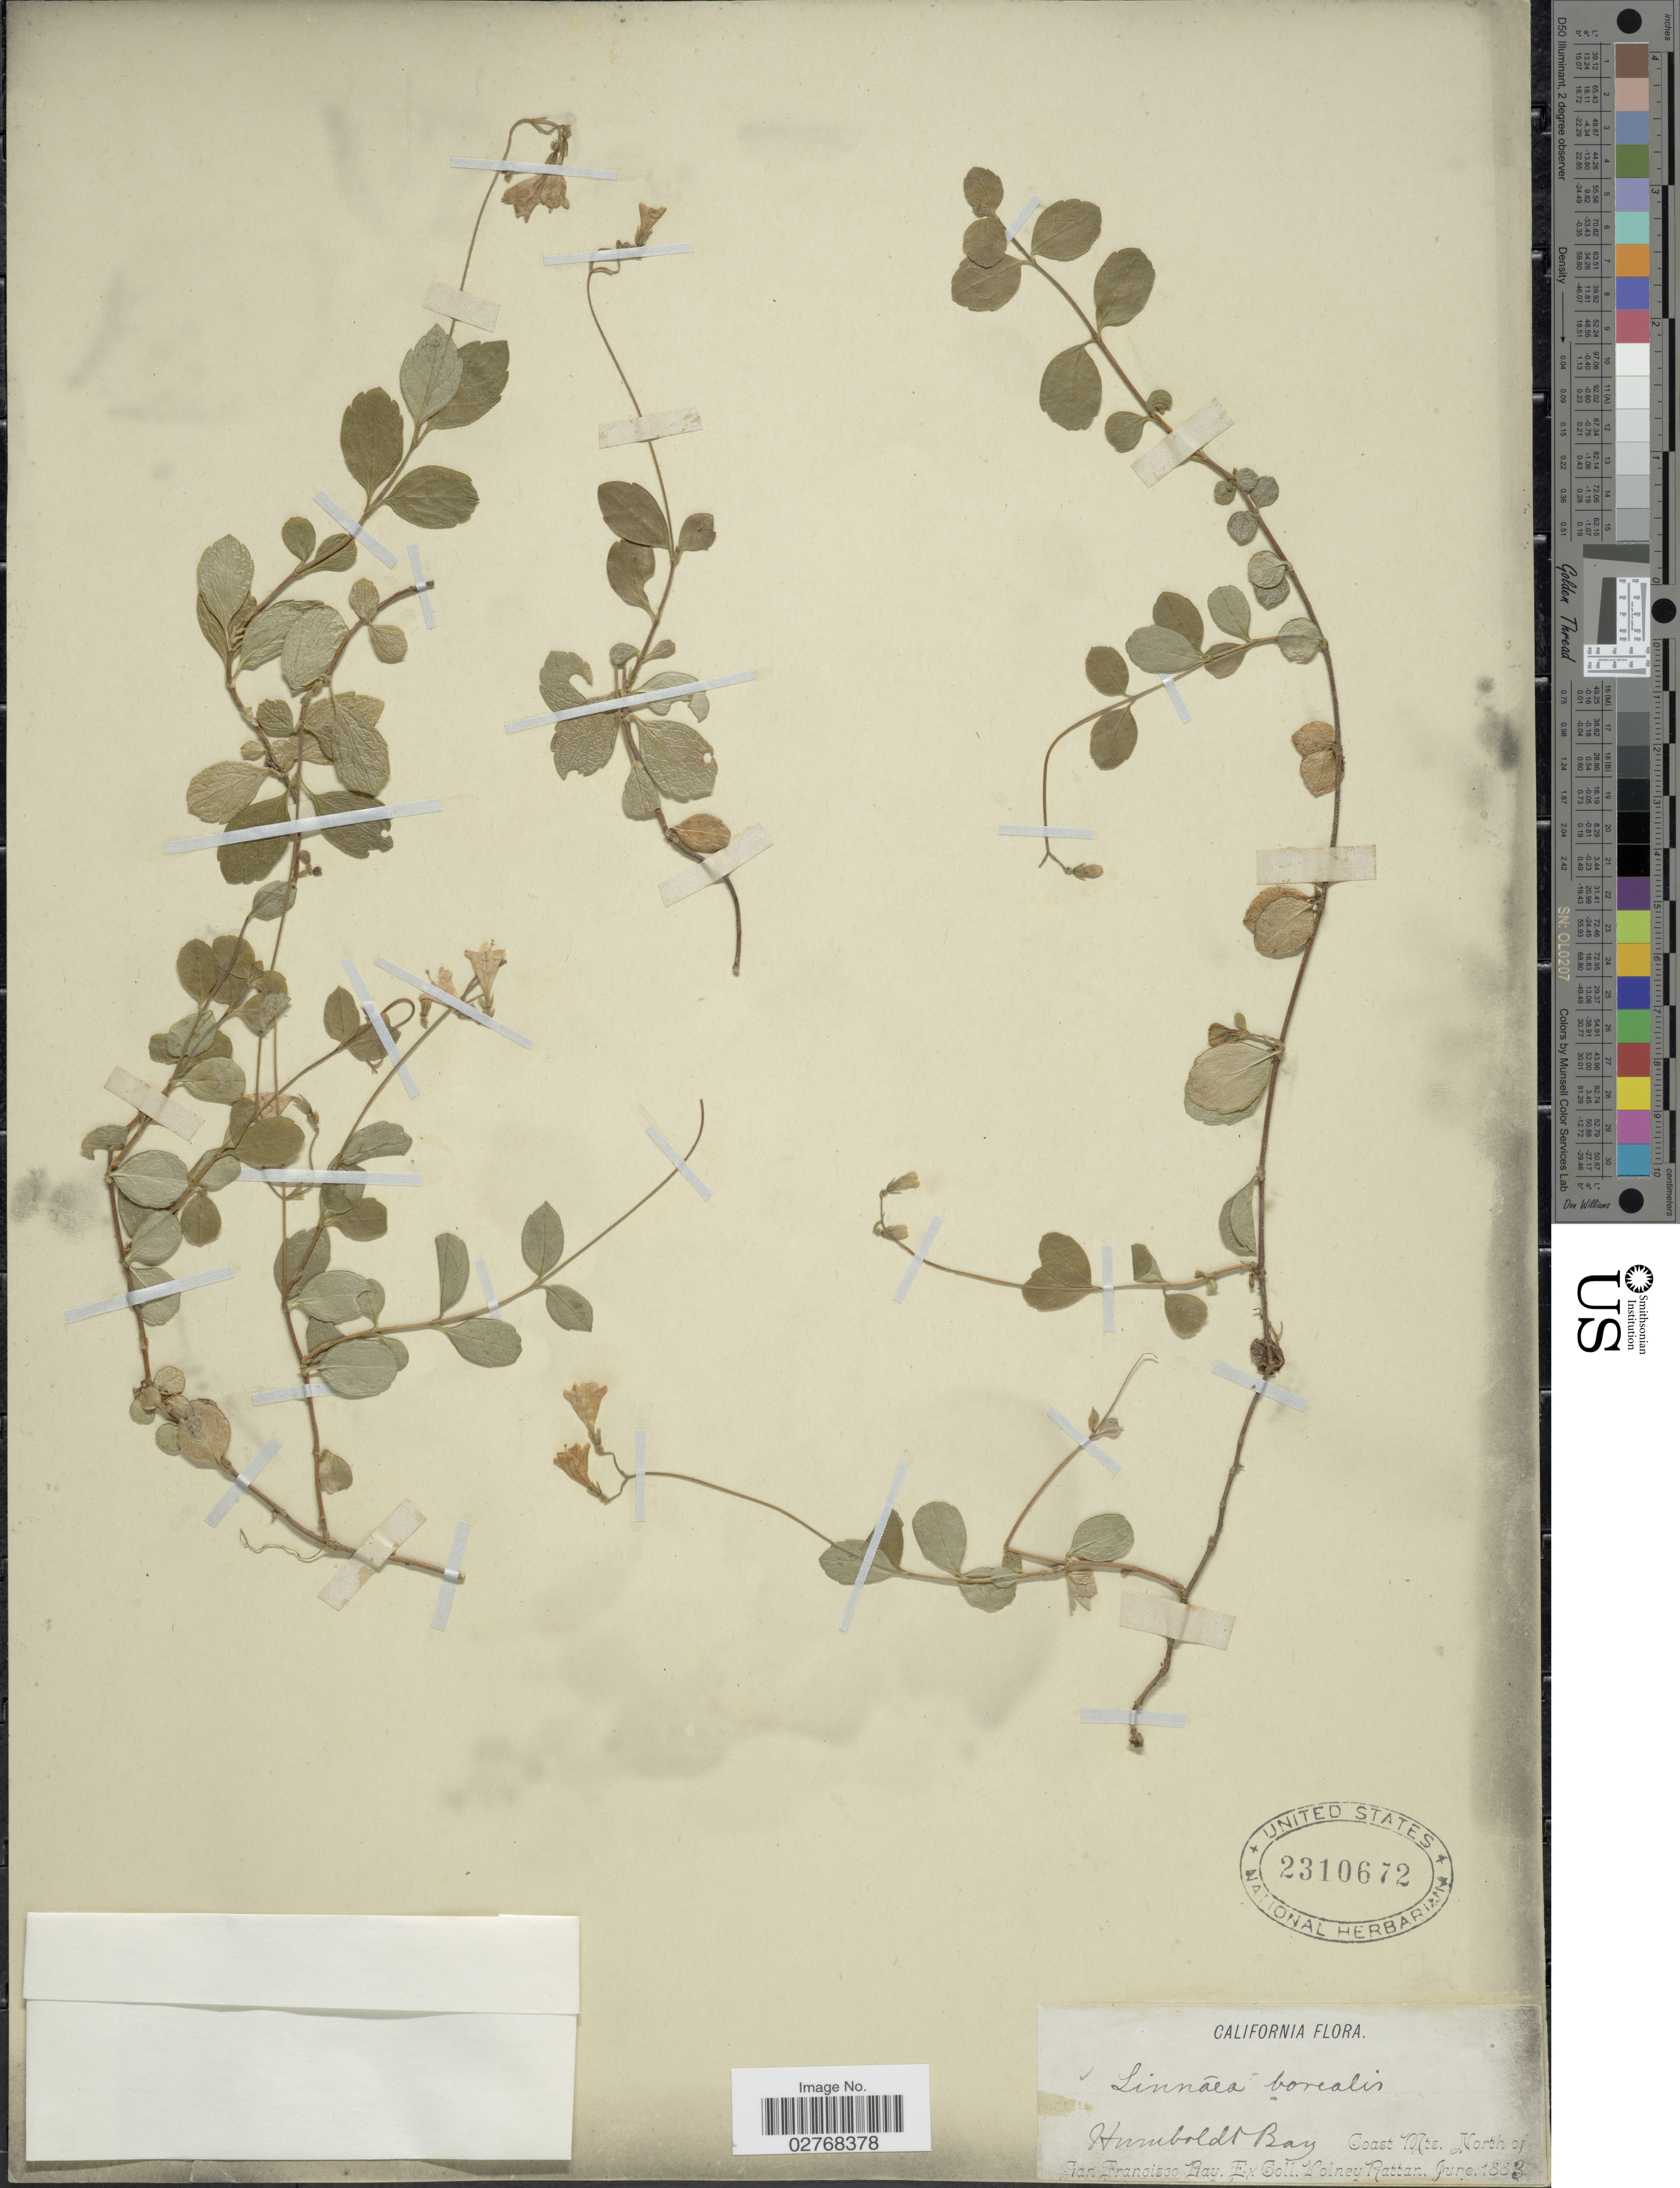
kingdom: Plantae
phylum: Tracheophyta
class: Magnoliopsida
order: Dipsacales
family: Caprifoliaceae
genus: Linnaea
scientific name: Linnaea borealis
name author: L.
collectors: V. Rattan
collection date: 1883-06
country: United States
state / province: California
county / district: San Francisco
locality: Humboldt Bay. Coast Mts. North of San Francisco Bay.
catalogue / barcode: US 2310672